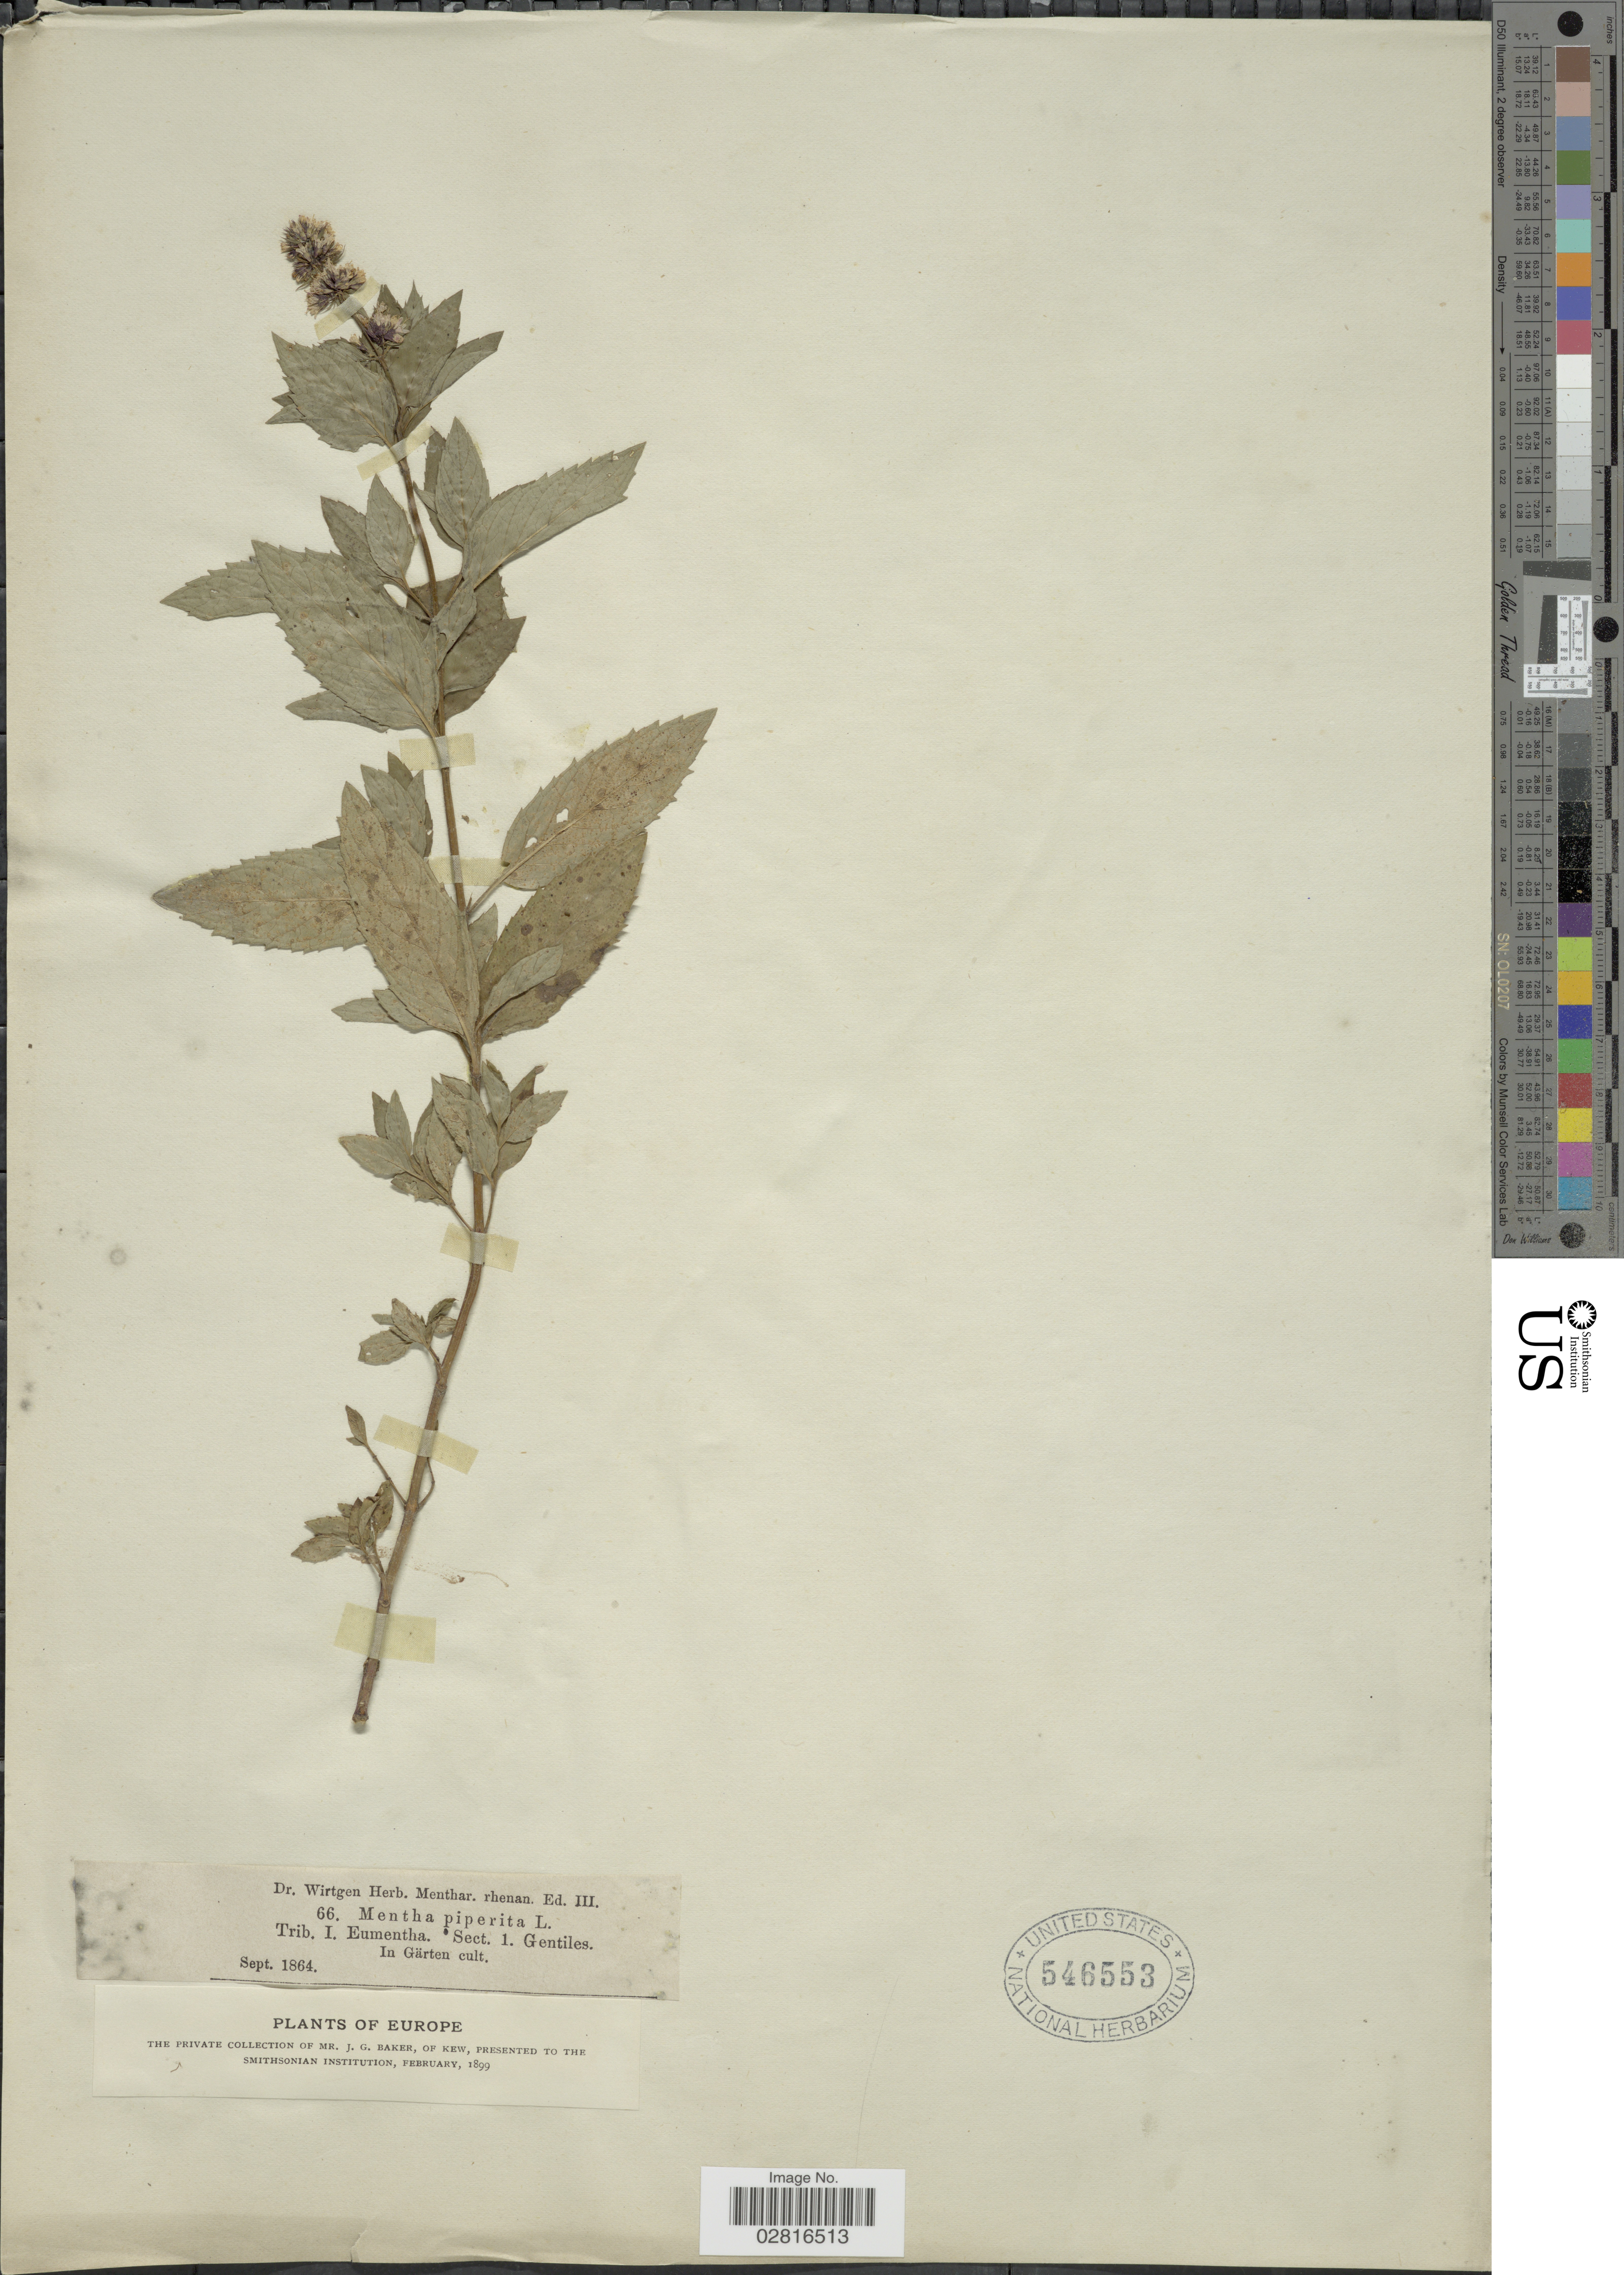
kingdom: Plantae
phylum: Tracheophyta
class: Magnoliopsida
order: Lamiales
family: Lamiaceae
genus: Mentha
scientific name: Mentha x piperita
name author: L.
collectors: J. G. Baker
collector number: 66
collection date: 1864-09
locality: In Gärten cult. Europe.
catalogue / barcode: US 546553